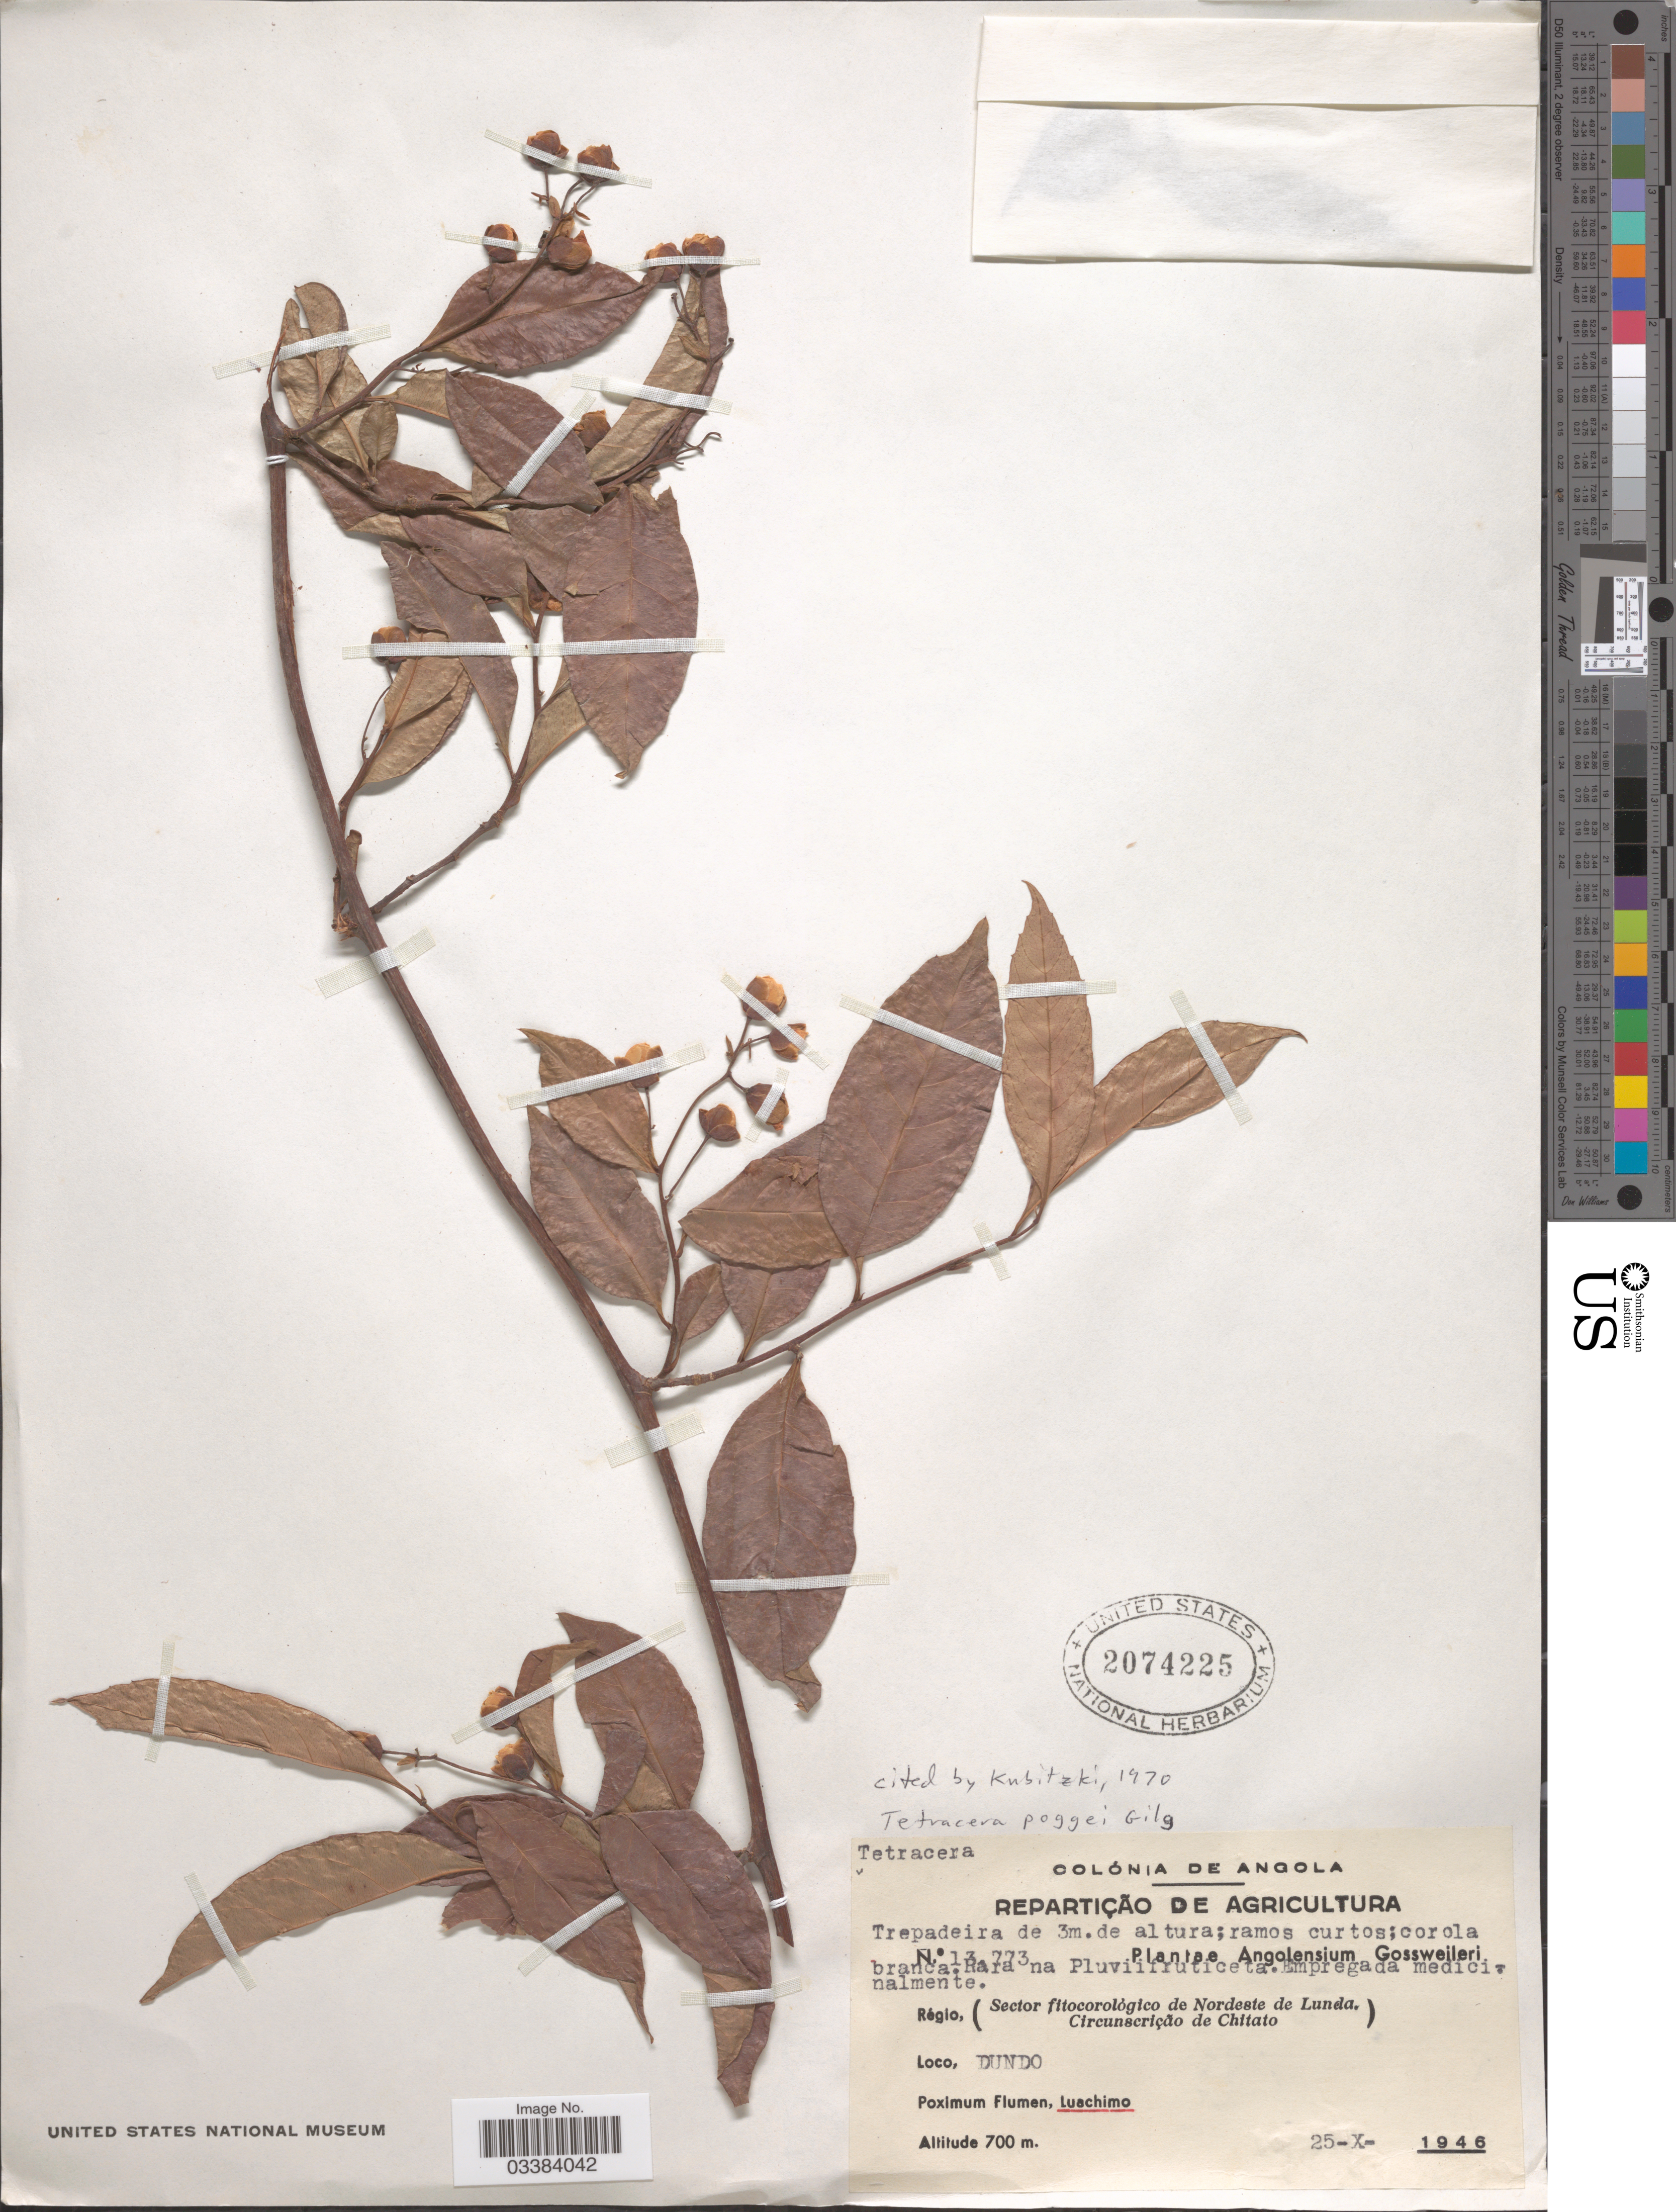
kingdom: Plantae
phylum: Tracheophyta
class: Magnoliopsida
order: Dilleniales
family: Dilleniaceae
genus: Tetracera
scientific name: Tetracera poggei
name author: Gilg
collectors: -. Gossweiler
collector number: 13773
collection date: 1946-10-25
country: Angola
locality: Colónia de Angola. Régio, (Sector fitocorològico de Nordeste de Lunda. Circunsrição de Chitato). Dundo. Proximum Flumen, Luachimo.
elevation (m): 700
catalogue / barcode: US 2074225